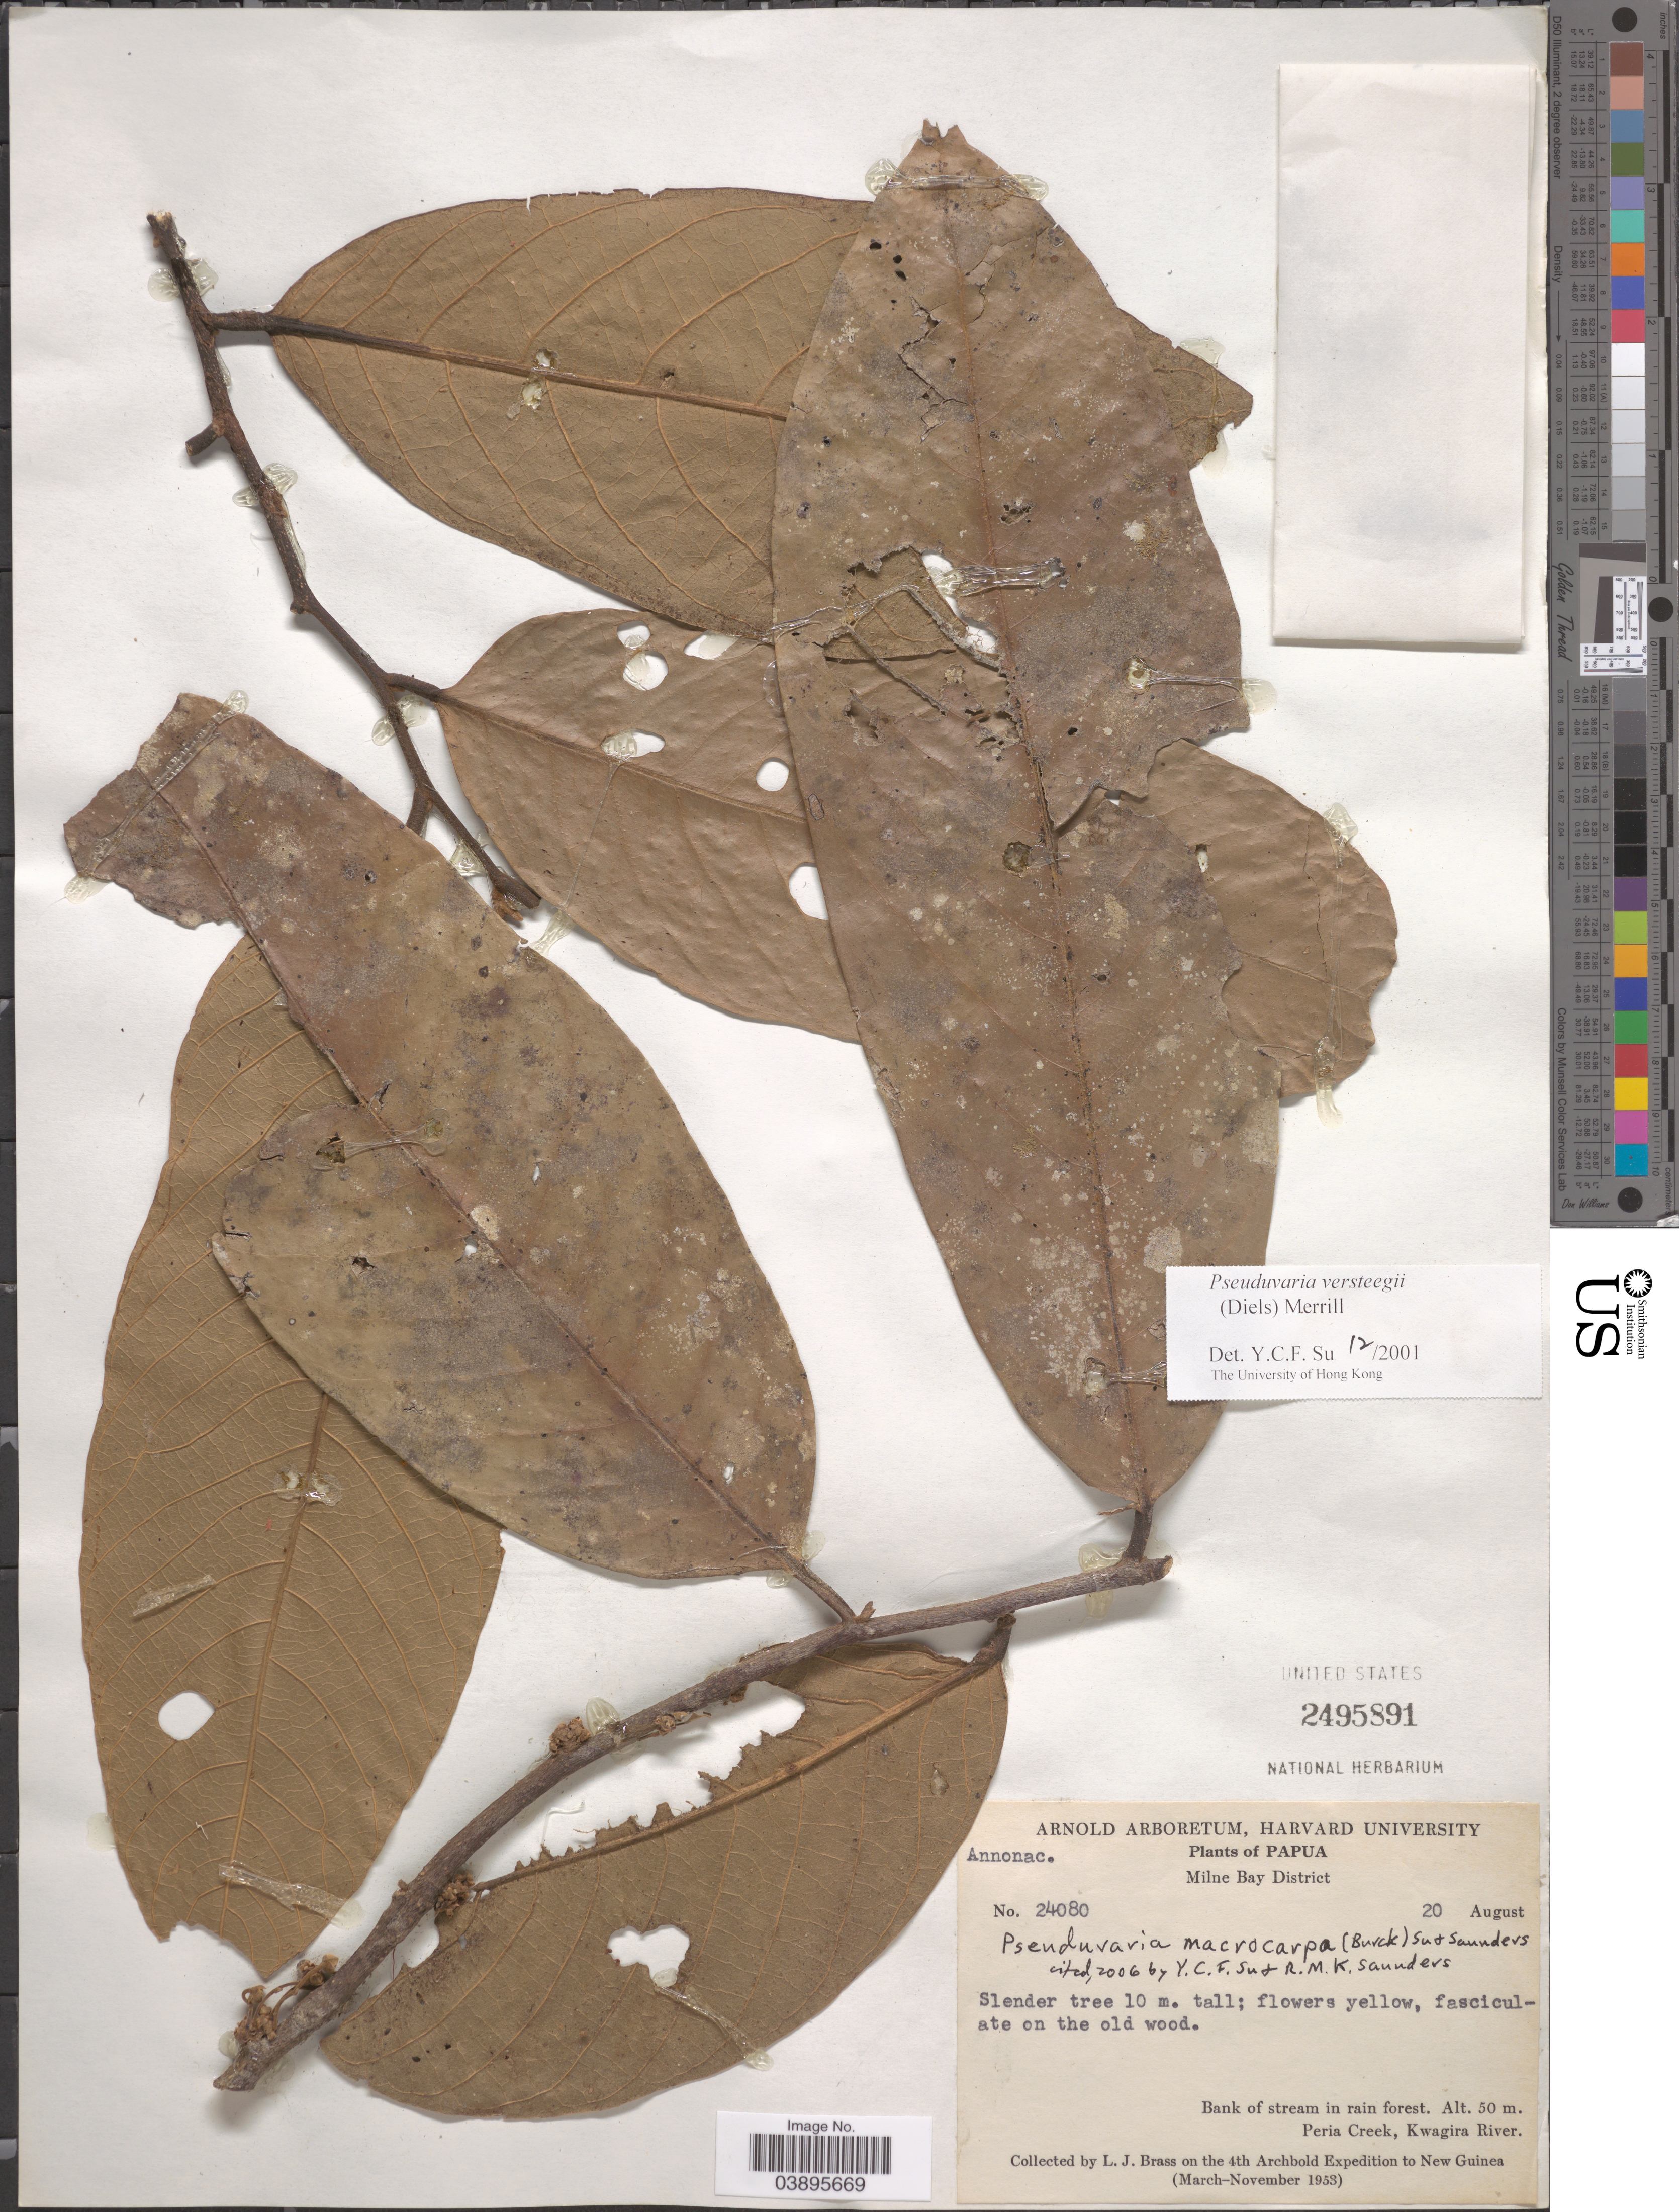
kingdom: Plantae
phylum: Tracheophyta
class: Magnoliopsida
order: Magnoliales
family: Annonaceae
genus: Pseuduvaria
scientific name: Pseuduvaria macrocarpa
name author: (Burck) Y.C.F. Su & R.M.K. Saunders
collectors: L. J. Brass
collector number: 24080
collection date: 1953-08-20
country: Papua New Guinea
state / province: Milne Bay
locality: Papua. Milne Bay District. Peria Creek, Kwagira River. New Guinea.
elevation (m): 50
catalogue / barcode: US 2495891